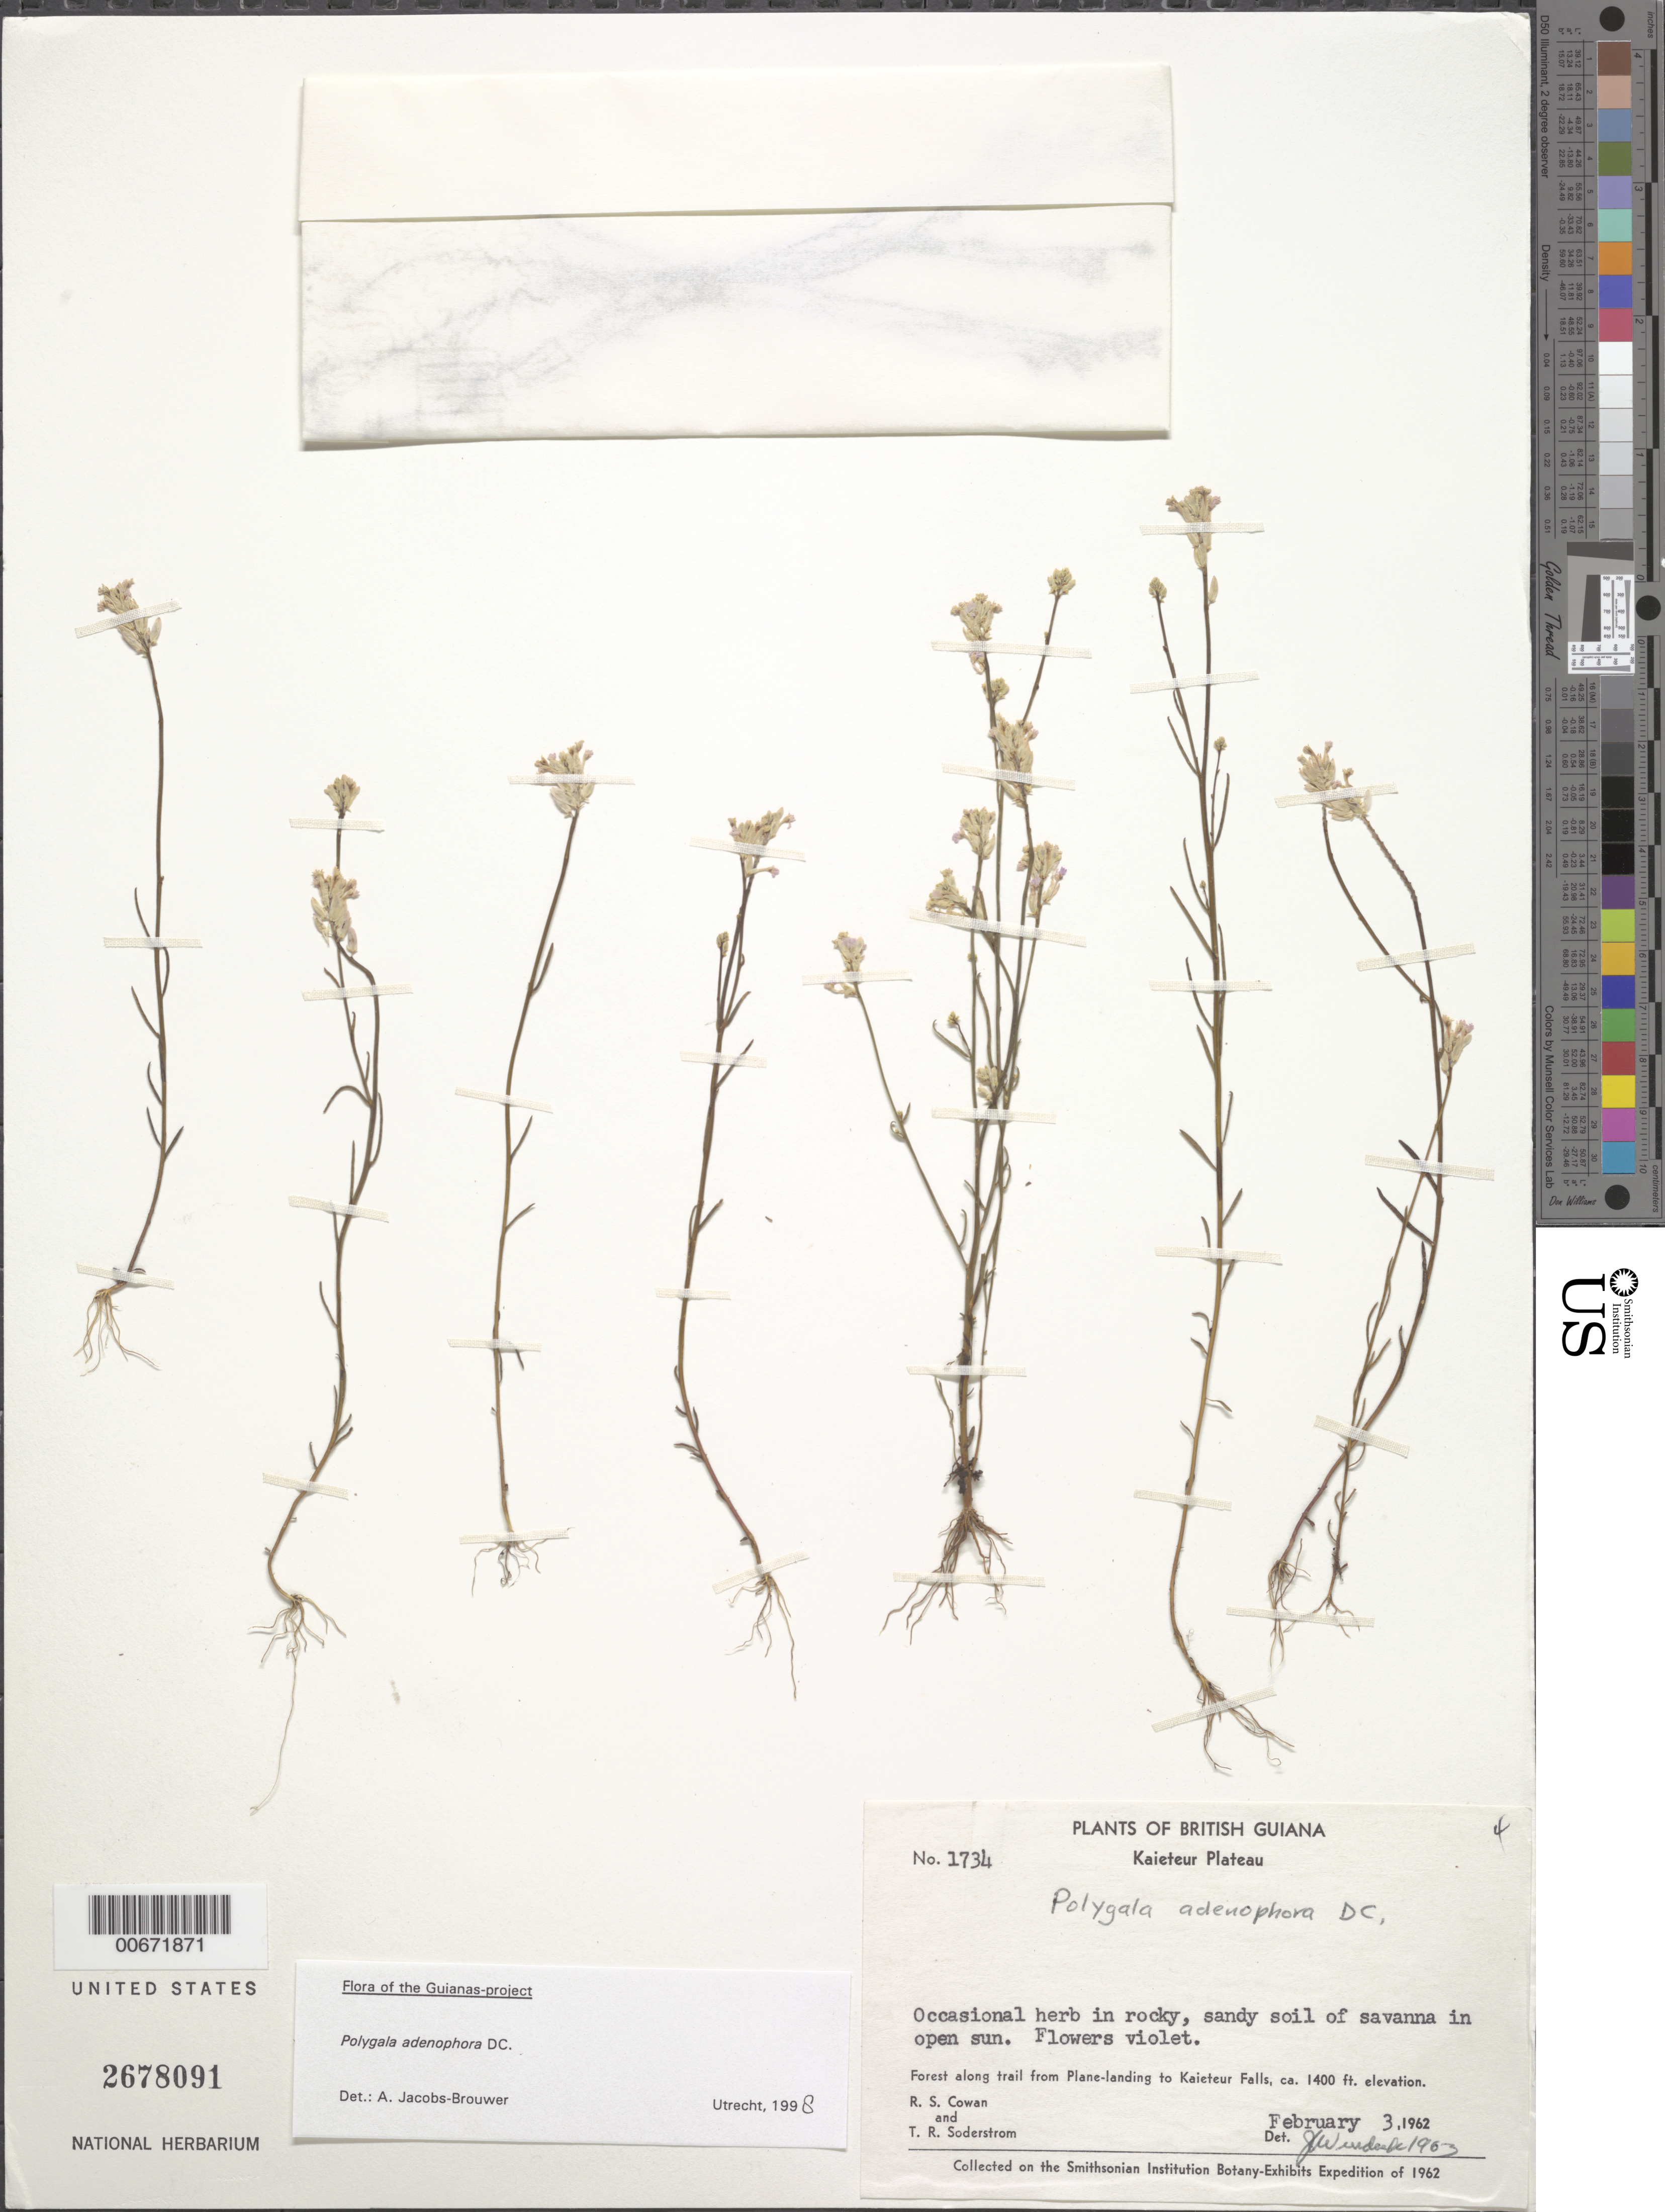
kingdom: Plantae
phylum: Tracheophyta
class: Magnoliopsida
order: Fabales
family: Polygalaceae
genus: Polygala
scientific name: Polygala adenophora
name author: DC.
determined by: Jacobs-Brouwer, A.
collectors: R. S. Cowan & T. R. Soderstrom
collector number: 1734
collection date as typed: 3-Feb-62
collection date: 1962-02-03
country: Guyana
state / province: Potaro-Siparuni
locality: Kaieteur Plateau, along trail from plane landing to Kaieteur Falls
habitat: In rocky sandy soil of savanna in open sun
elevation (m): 427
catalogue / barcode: US 2678091